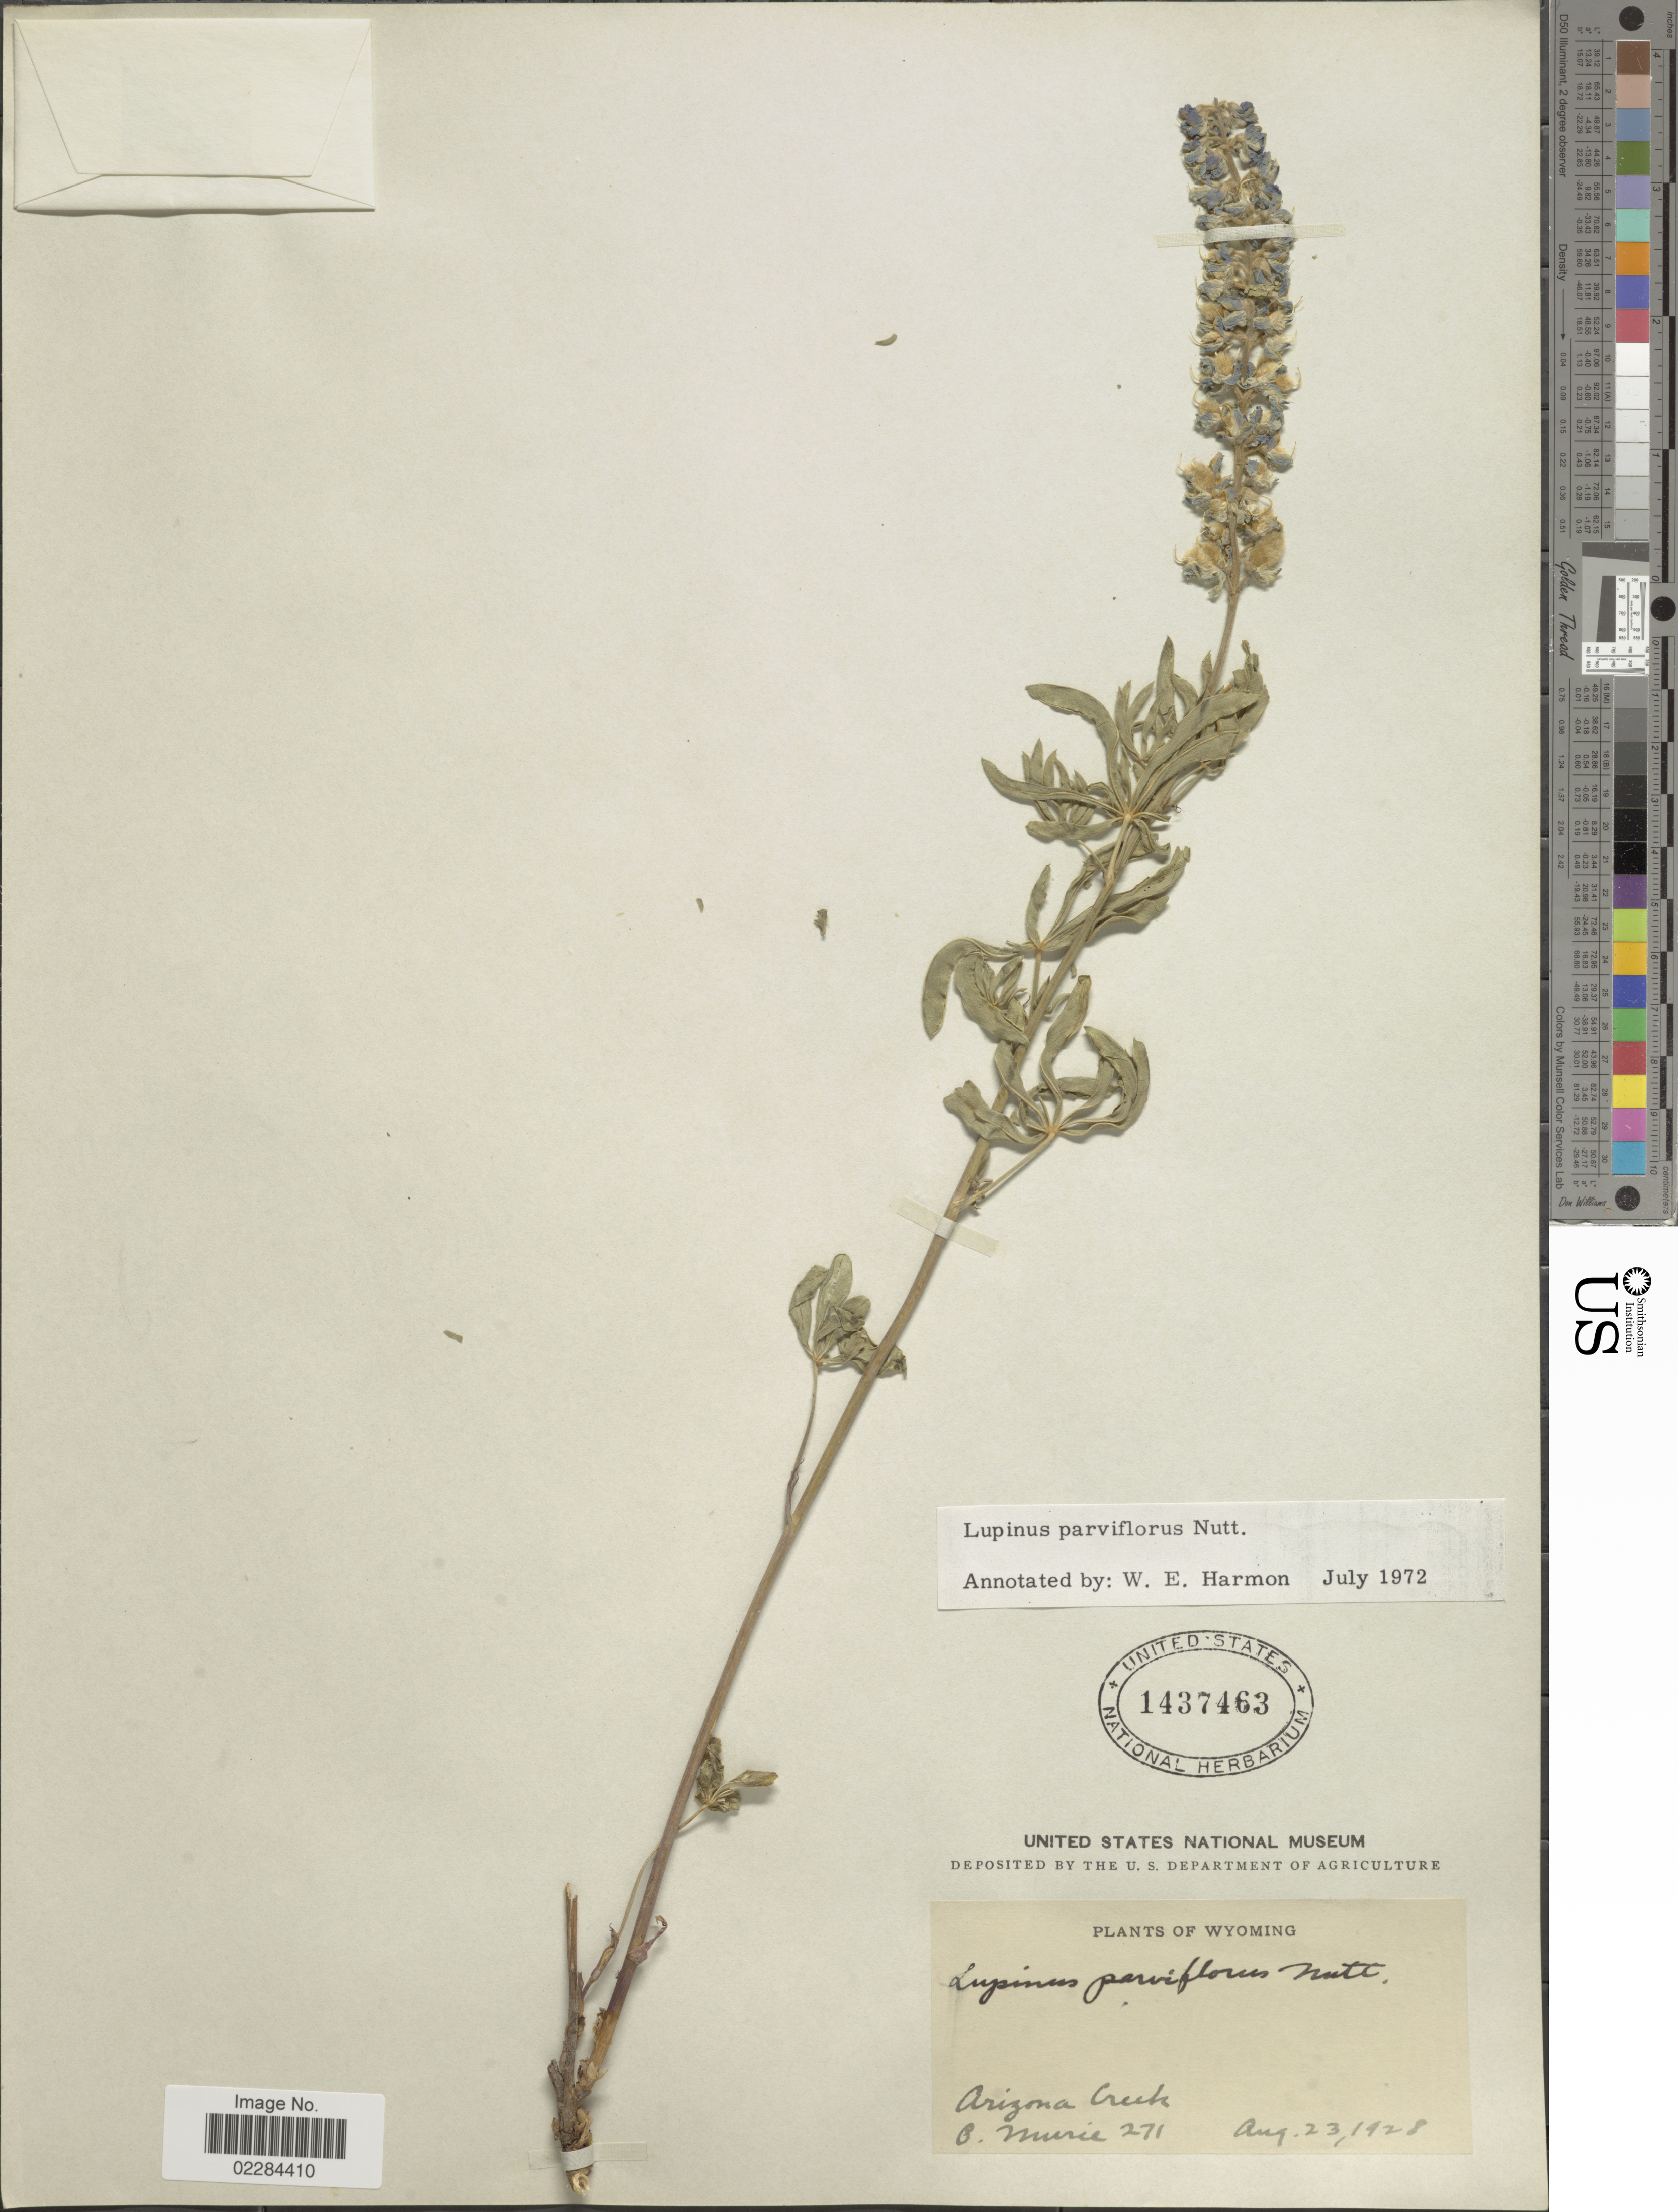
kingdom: Plantae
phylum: Tracheophyta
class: Magnoliopsida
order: Fabales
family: Fabaceae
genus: Lupinus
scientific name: Lupinus argenteus var. parviflorus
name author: (Nutt. ex Hook. & Arn.) C.L. Hitchc.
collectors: O. Murie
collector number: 271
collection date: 1928-08-23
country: United States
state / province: Wyoming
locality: Arizona Creek.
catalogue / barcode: US 1437463